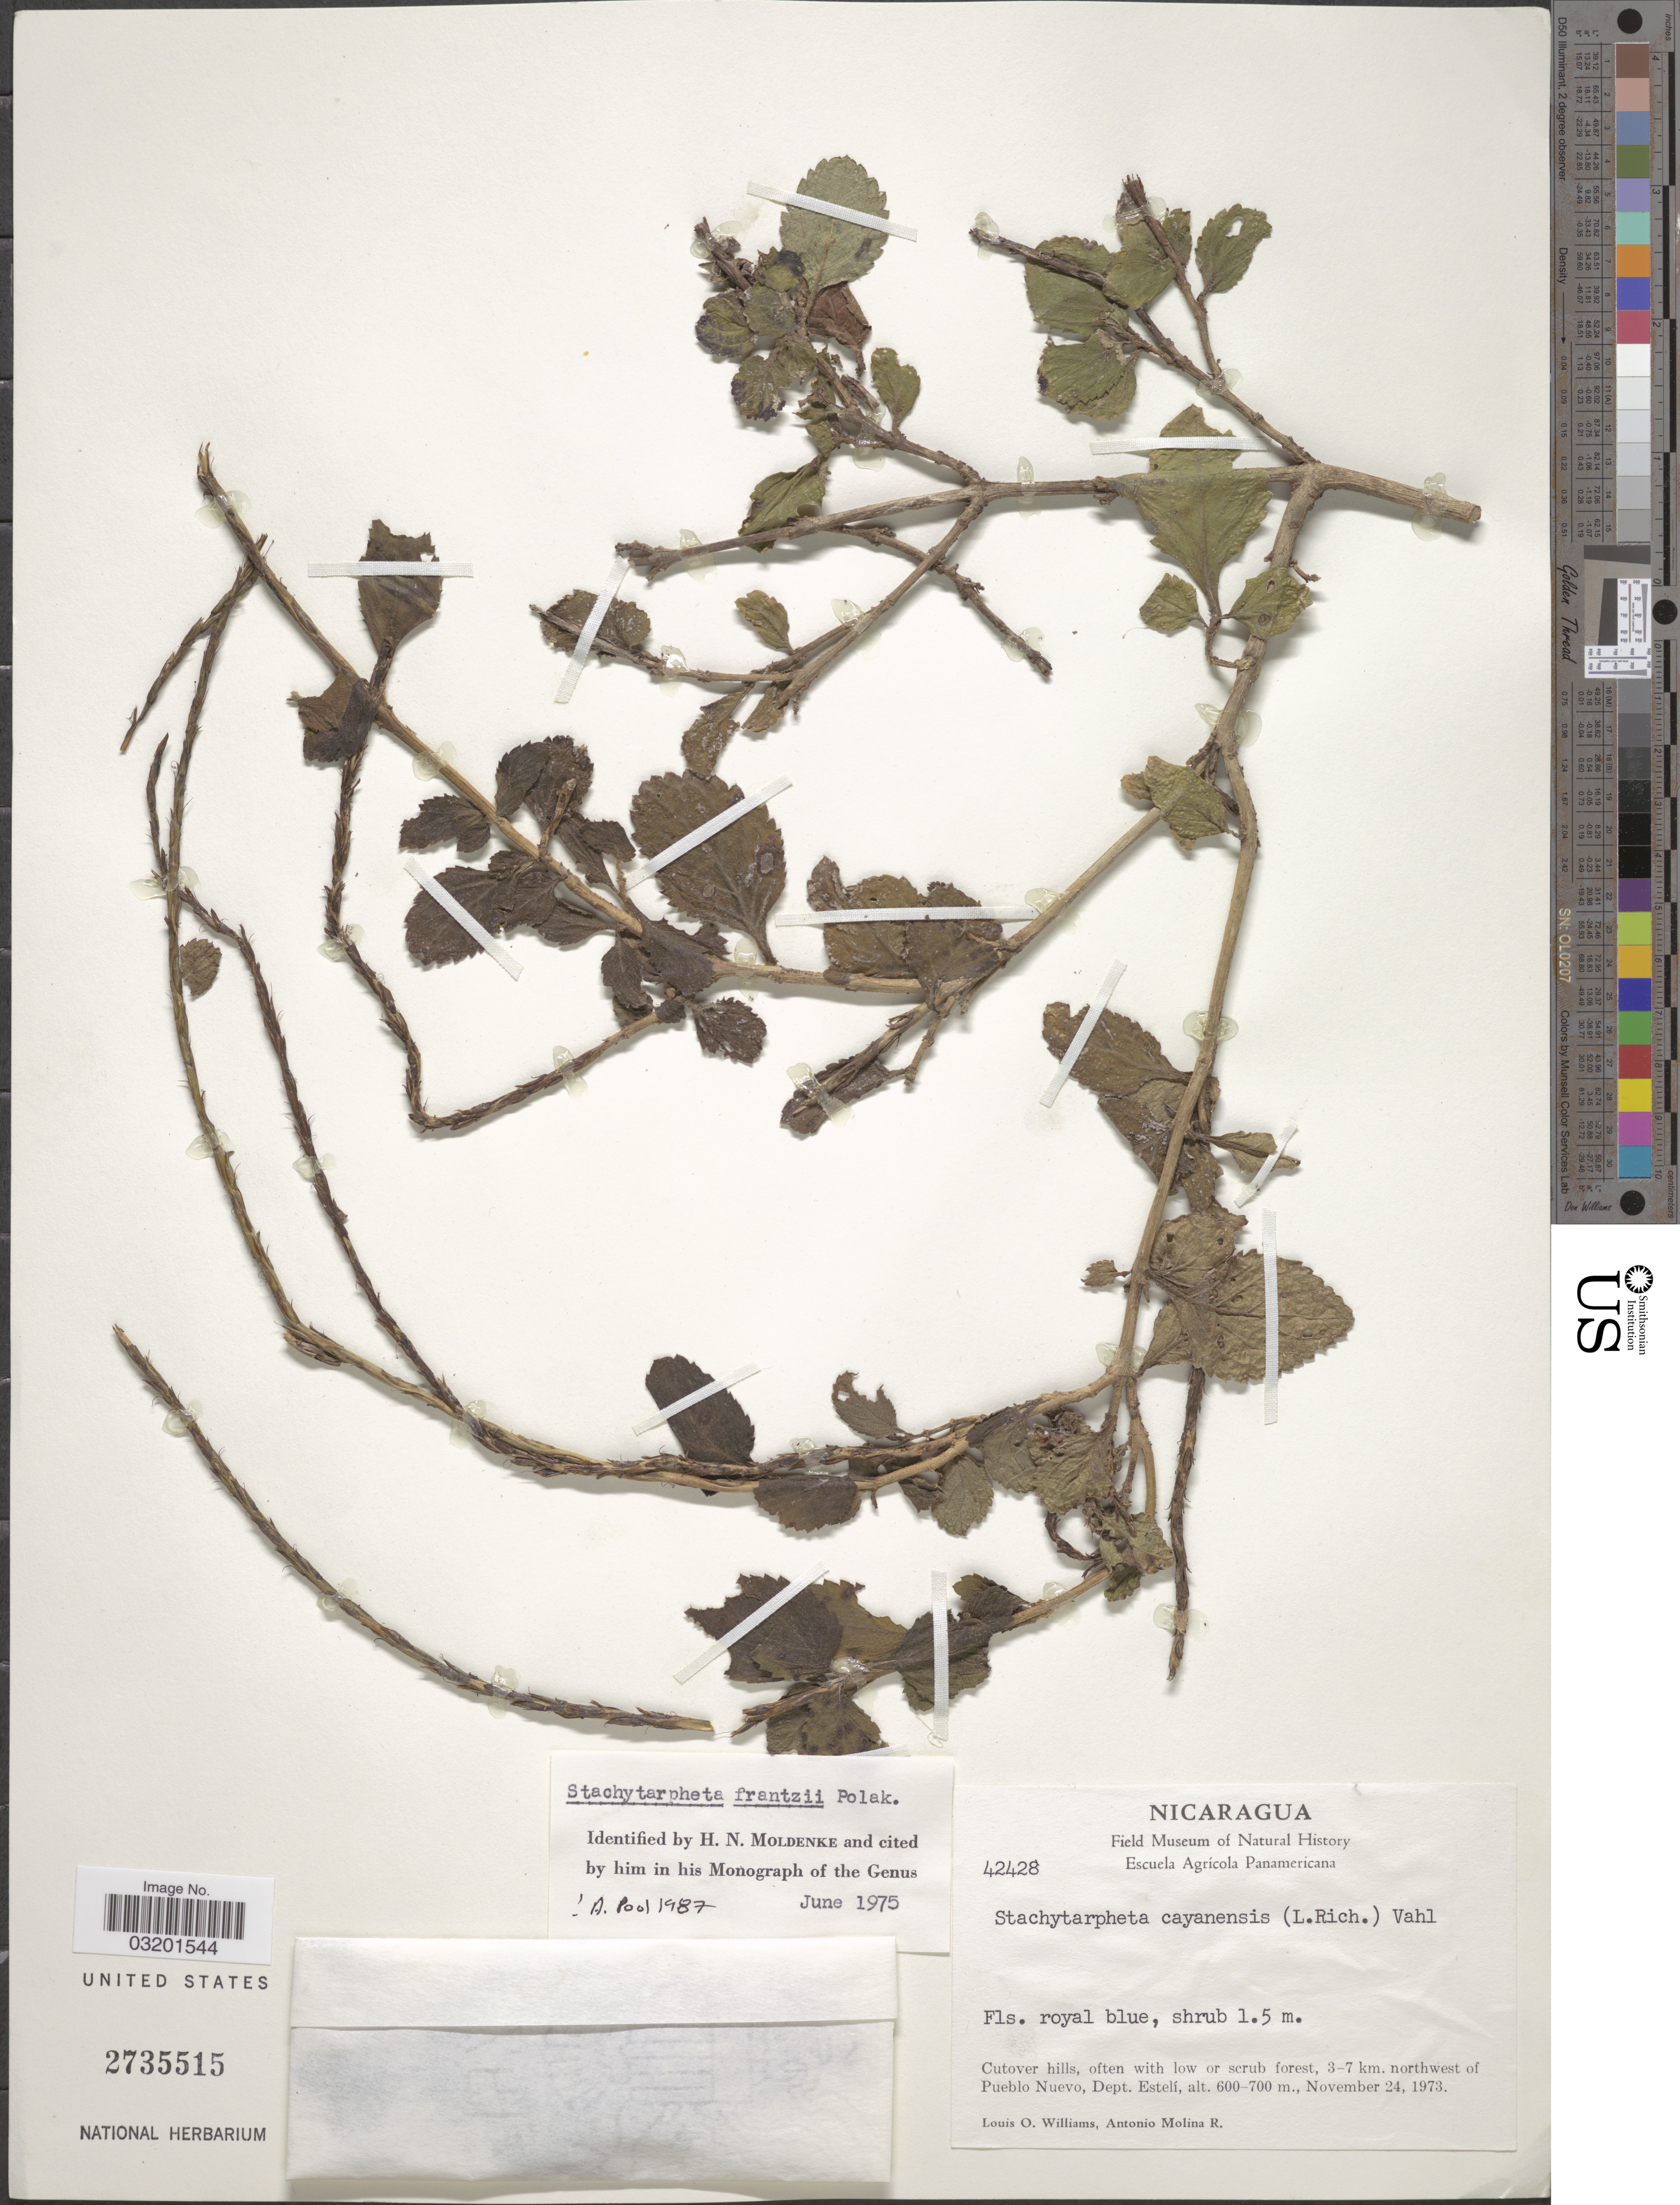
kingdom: Plantae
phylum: Tracheophyta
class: Magnoliopsida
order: Lamiales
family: Verbenaceae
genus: Stachytarpheta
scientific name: Stachytarpheta frantzii var. frantzii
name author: Pol.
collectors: L. O. Williams & A. Molina R.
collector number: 42428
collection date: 1973-11-24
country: Nicaragua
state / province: Esteli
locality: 3-7 km. northwest of Pueblo Nuevo, Dept. Estelí.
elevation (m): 600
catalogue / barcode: US 2735515